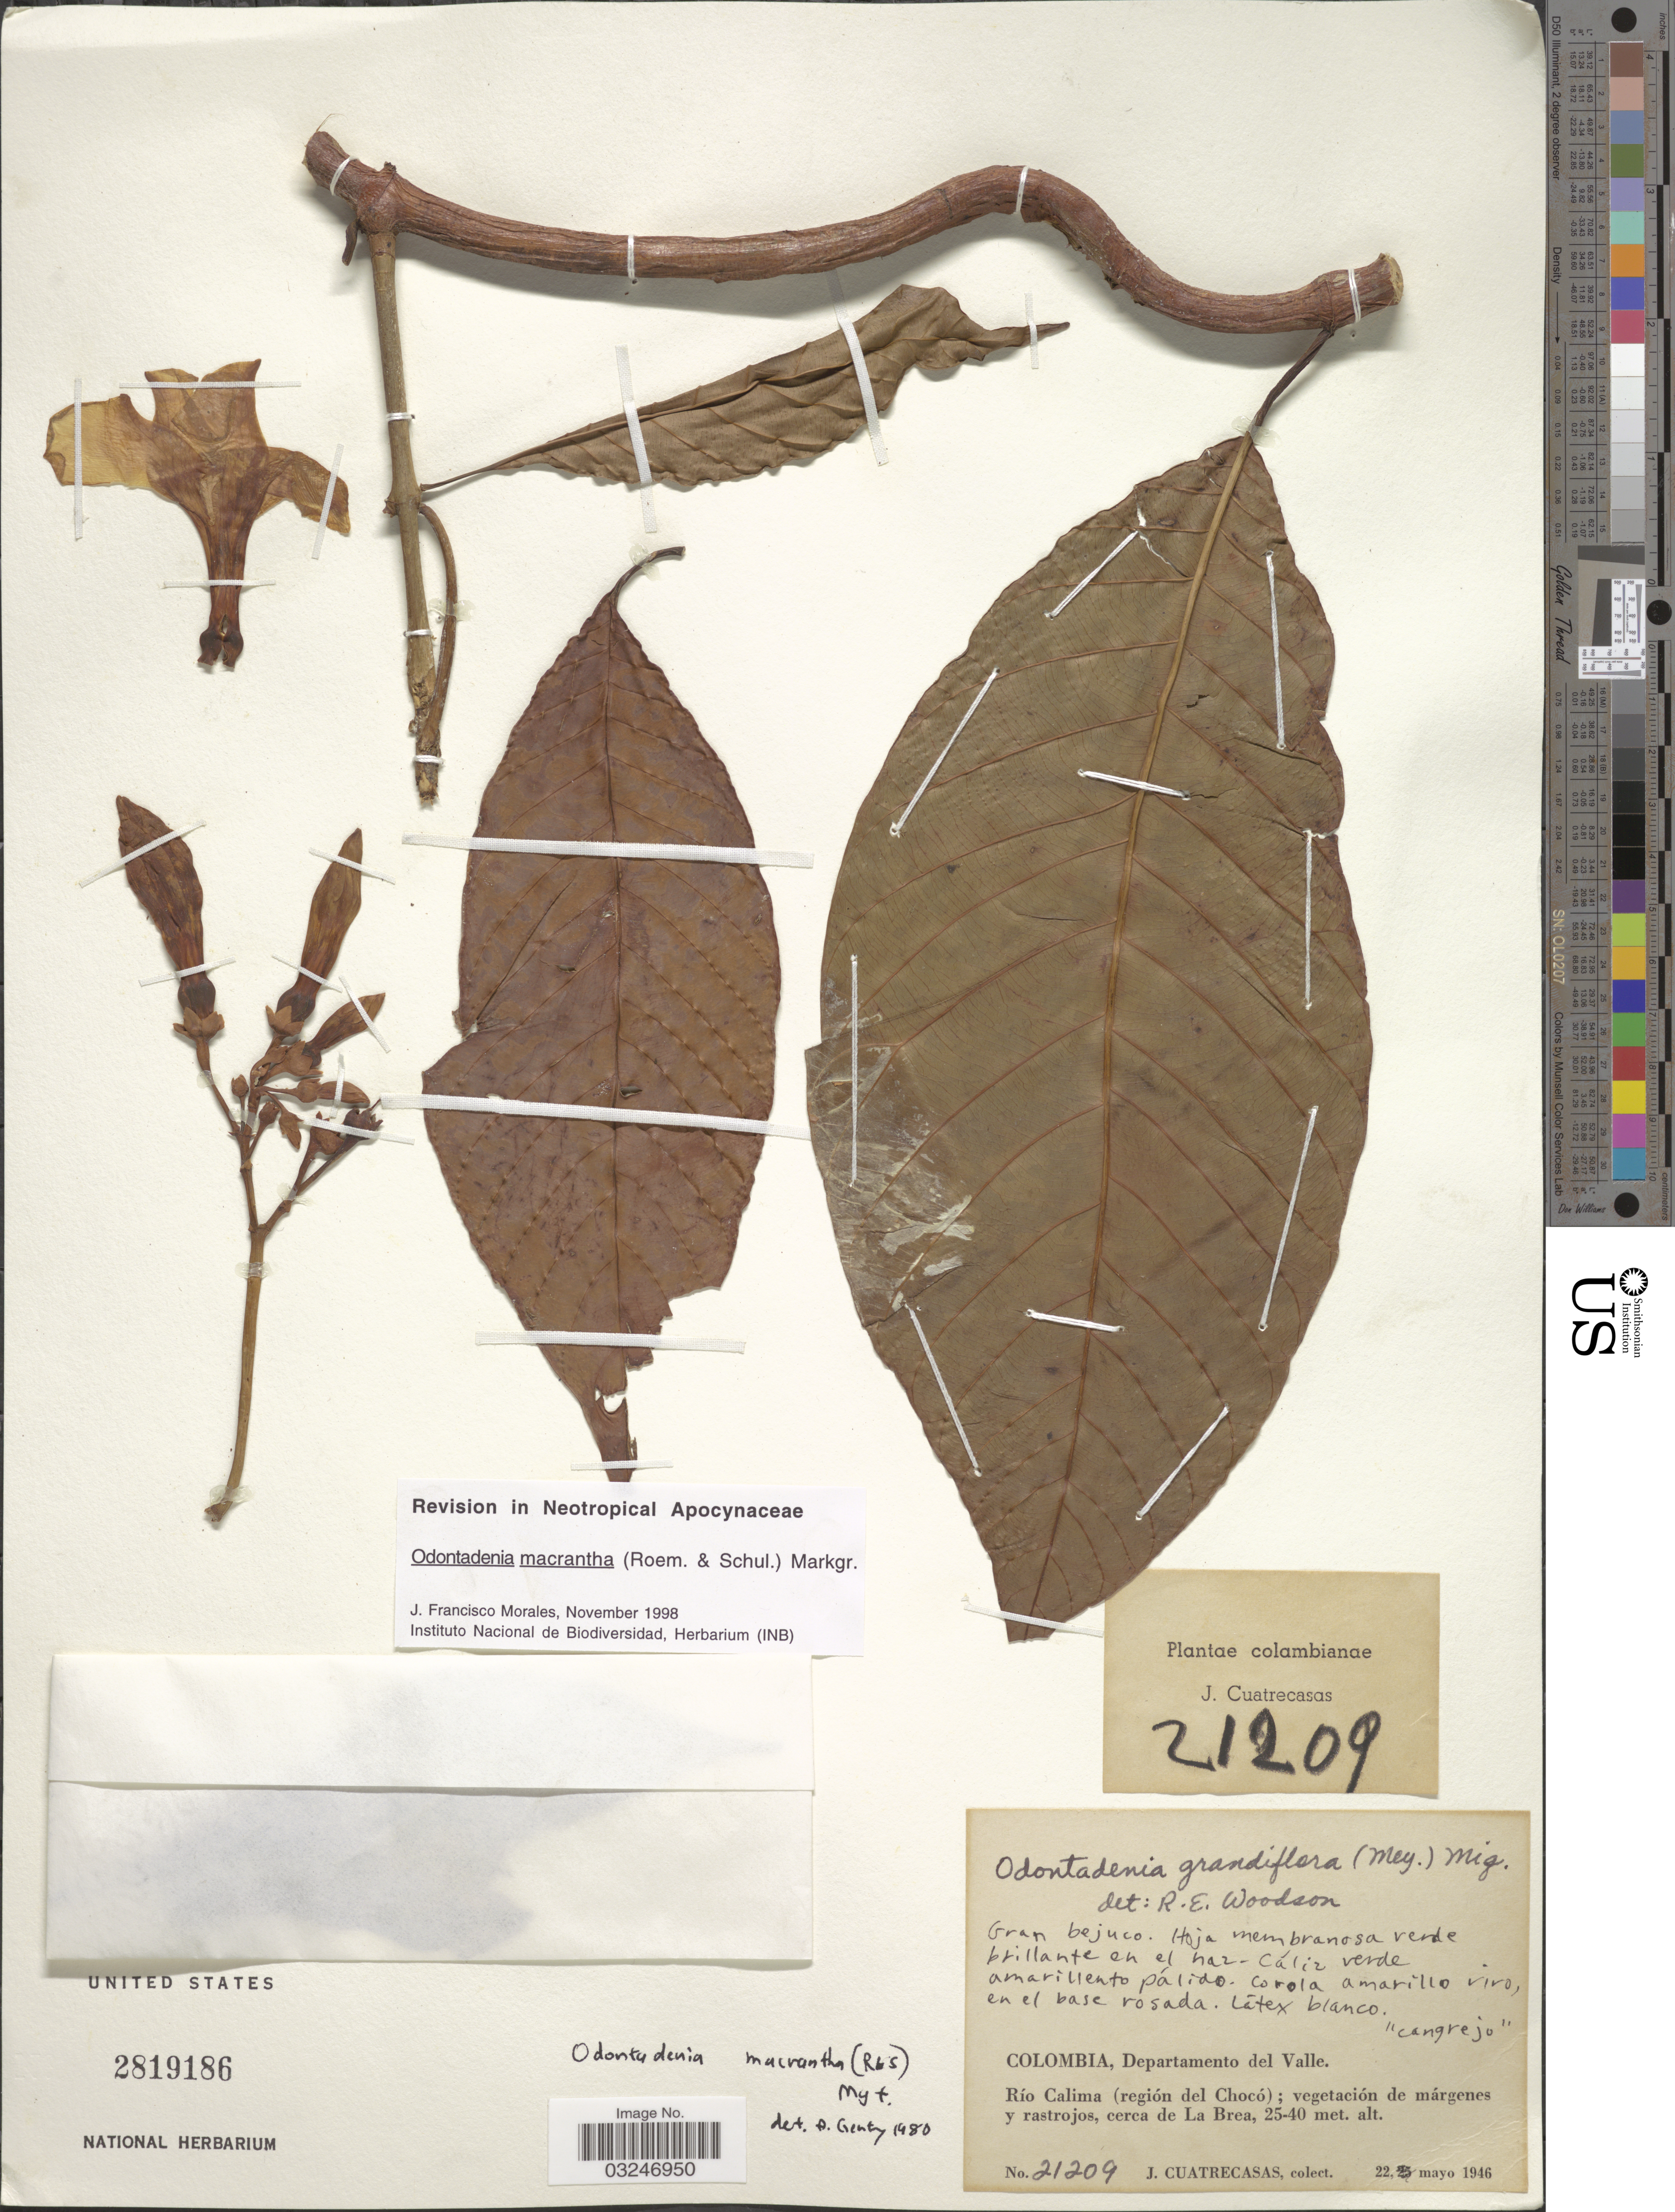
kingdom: Plantae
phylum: Tracheophyta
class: Magnoliopsida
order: Gentianales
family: Apocynaceae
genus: Odontadenia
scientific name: Odontadenia macrantha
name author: (Roem. & Schult.) Markgr.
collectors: J. Cuatrecasas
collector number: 21209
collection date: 1946-05-22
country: Colombia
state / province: Valle del Cauca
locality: Departamento del Valle. Río Calima (región del Chocó); cerca de La Brea.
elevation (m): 25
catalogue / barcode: US 2819186